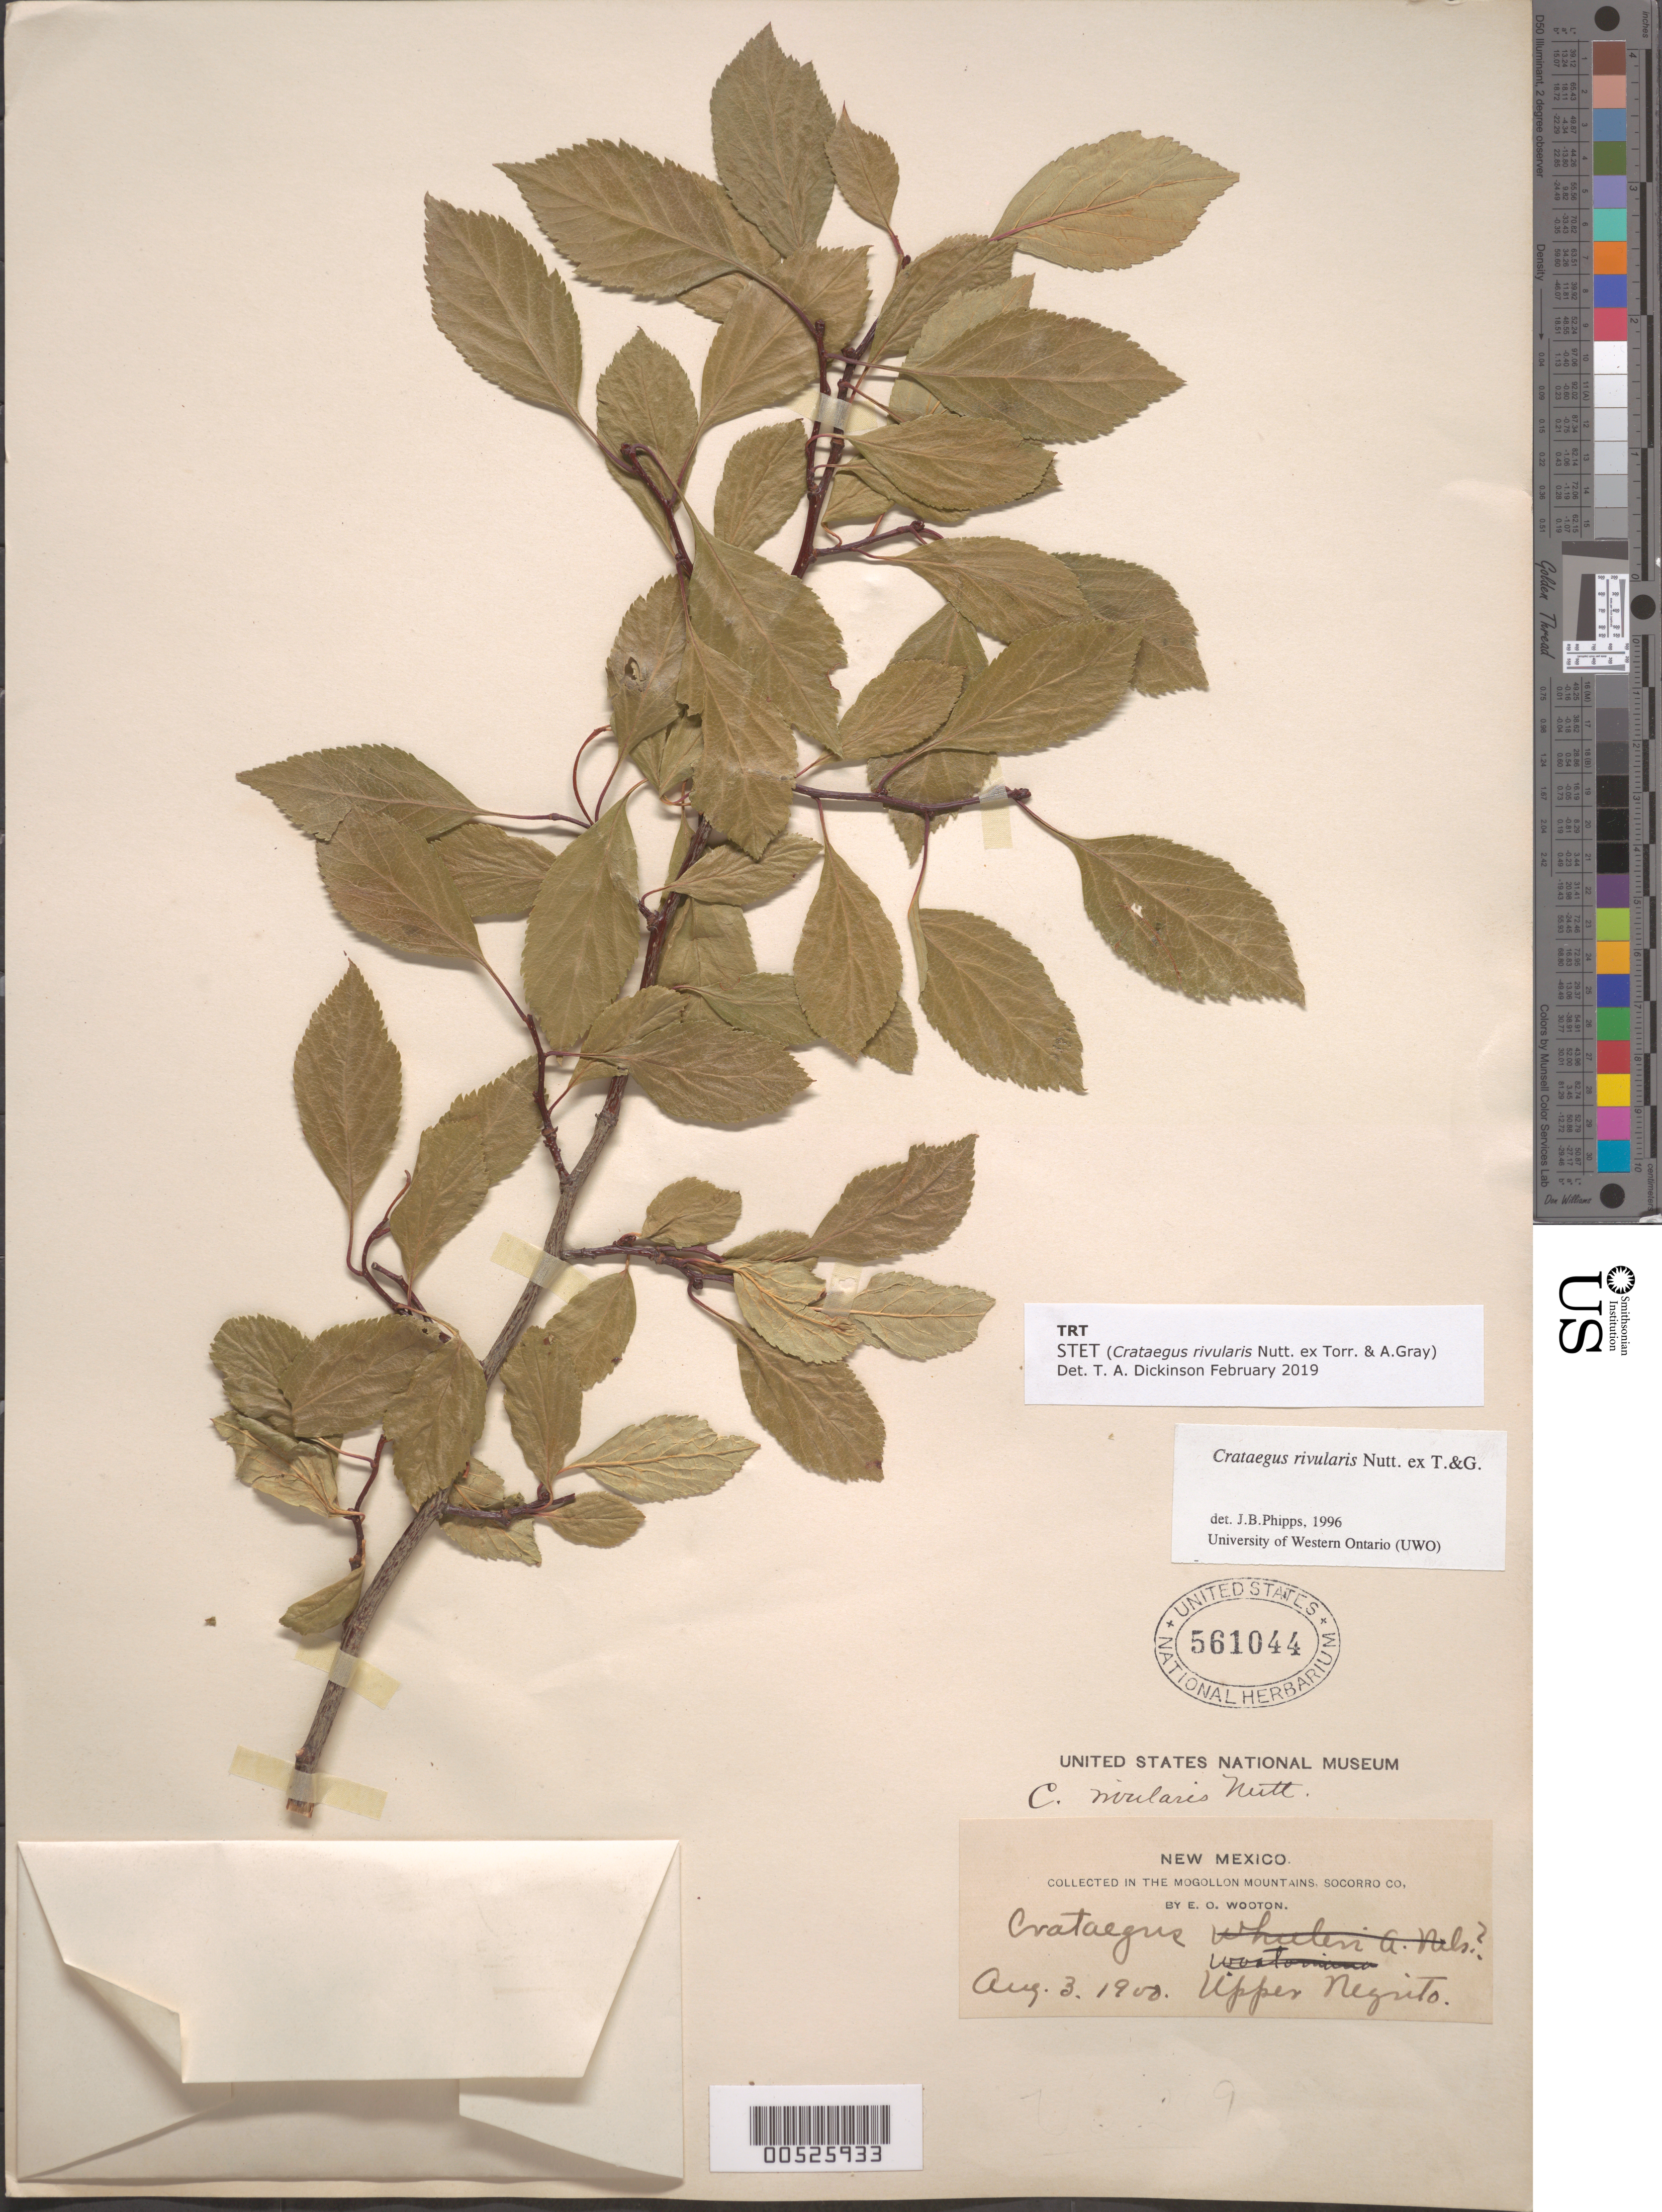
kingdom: Plantae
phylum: Tracheophyta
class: Magnoliopsida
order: Rosales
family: Rosaceae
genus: Crataegus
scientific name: Crataegus rivularis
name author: Nutt.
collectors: E. O. Wooton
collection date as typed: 03 Aug 1900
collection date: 1900-08-03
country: United States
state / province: New Mexico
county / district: Socorro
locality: Upper Negrito, Mogollon Mtns.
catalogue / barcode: US 561044